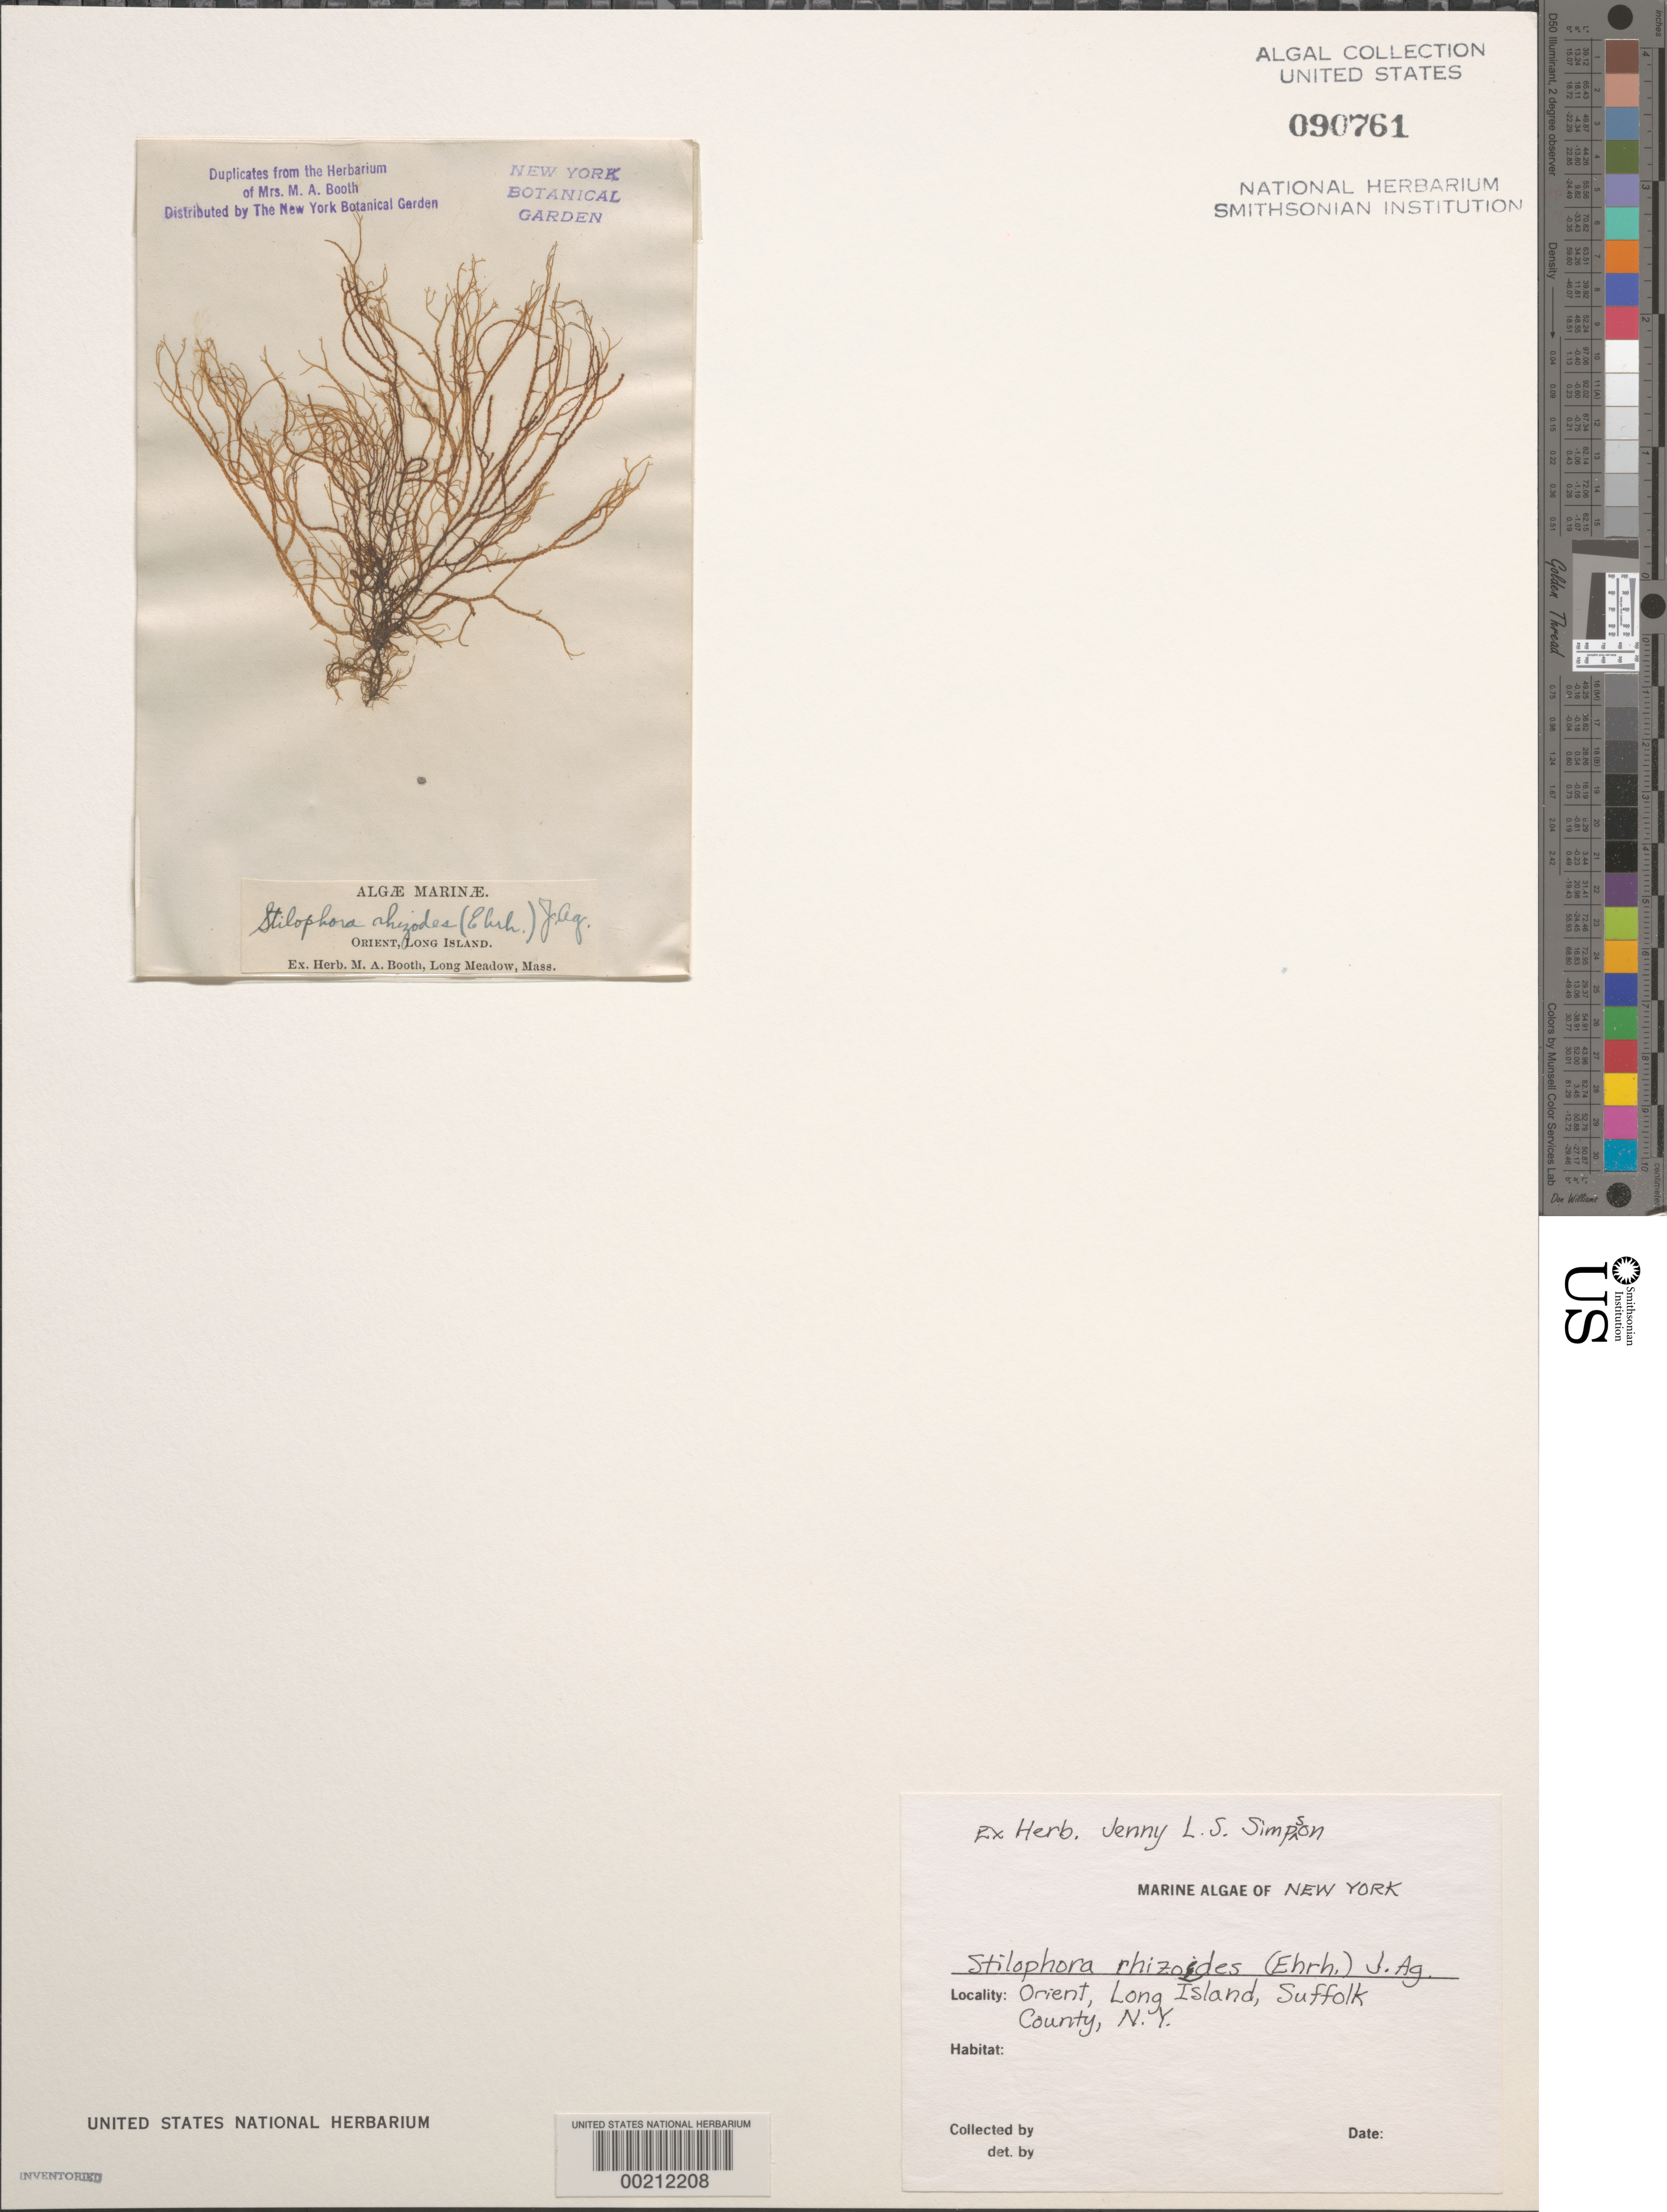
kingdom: Chromista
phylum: Ochrophyta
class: Phaeophyceae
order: Ectocarpales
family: Chordariaceae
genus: Stilophora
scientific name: Stilophora tenella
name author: (Esper) P.C. Silva in P.C. Silva et al.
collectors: M. Booth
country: United States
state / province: New York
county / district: Suffolk County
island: Long Island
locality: Orient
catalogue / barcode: US 90761